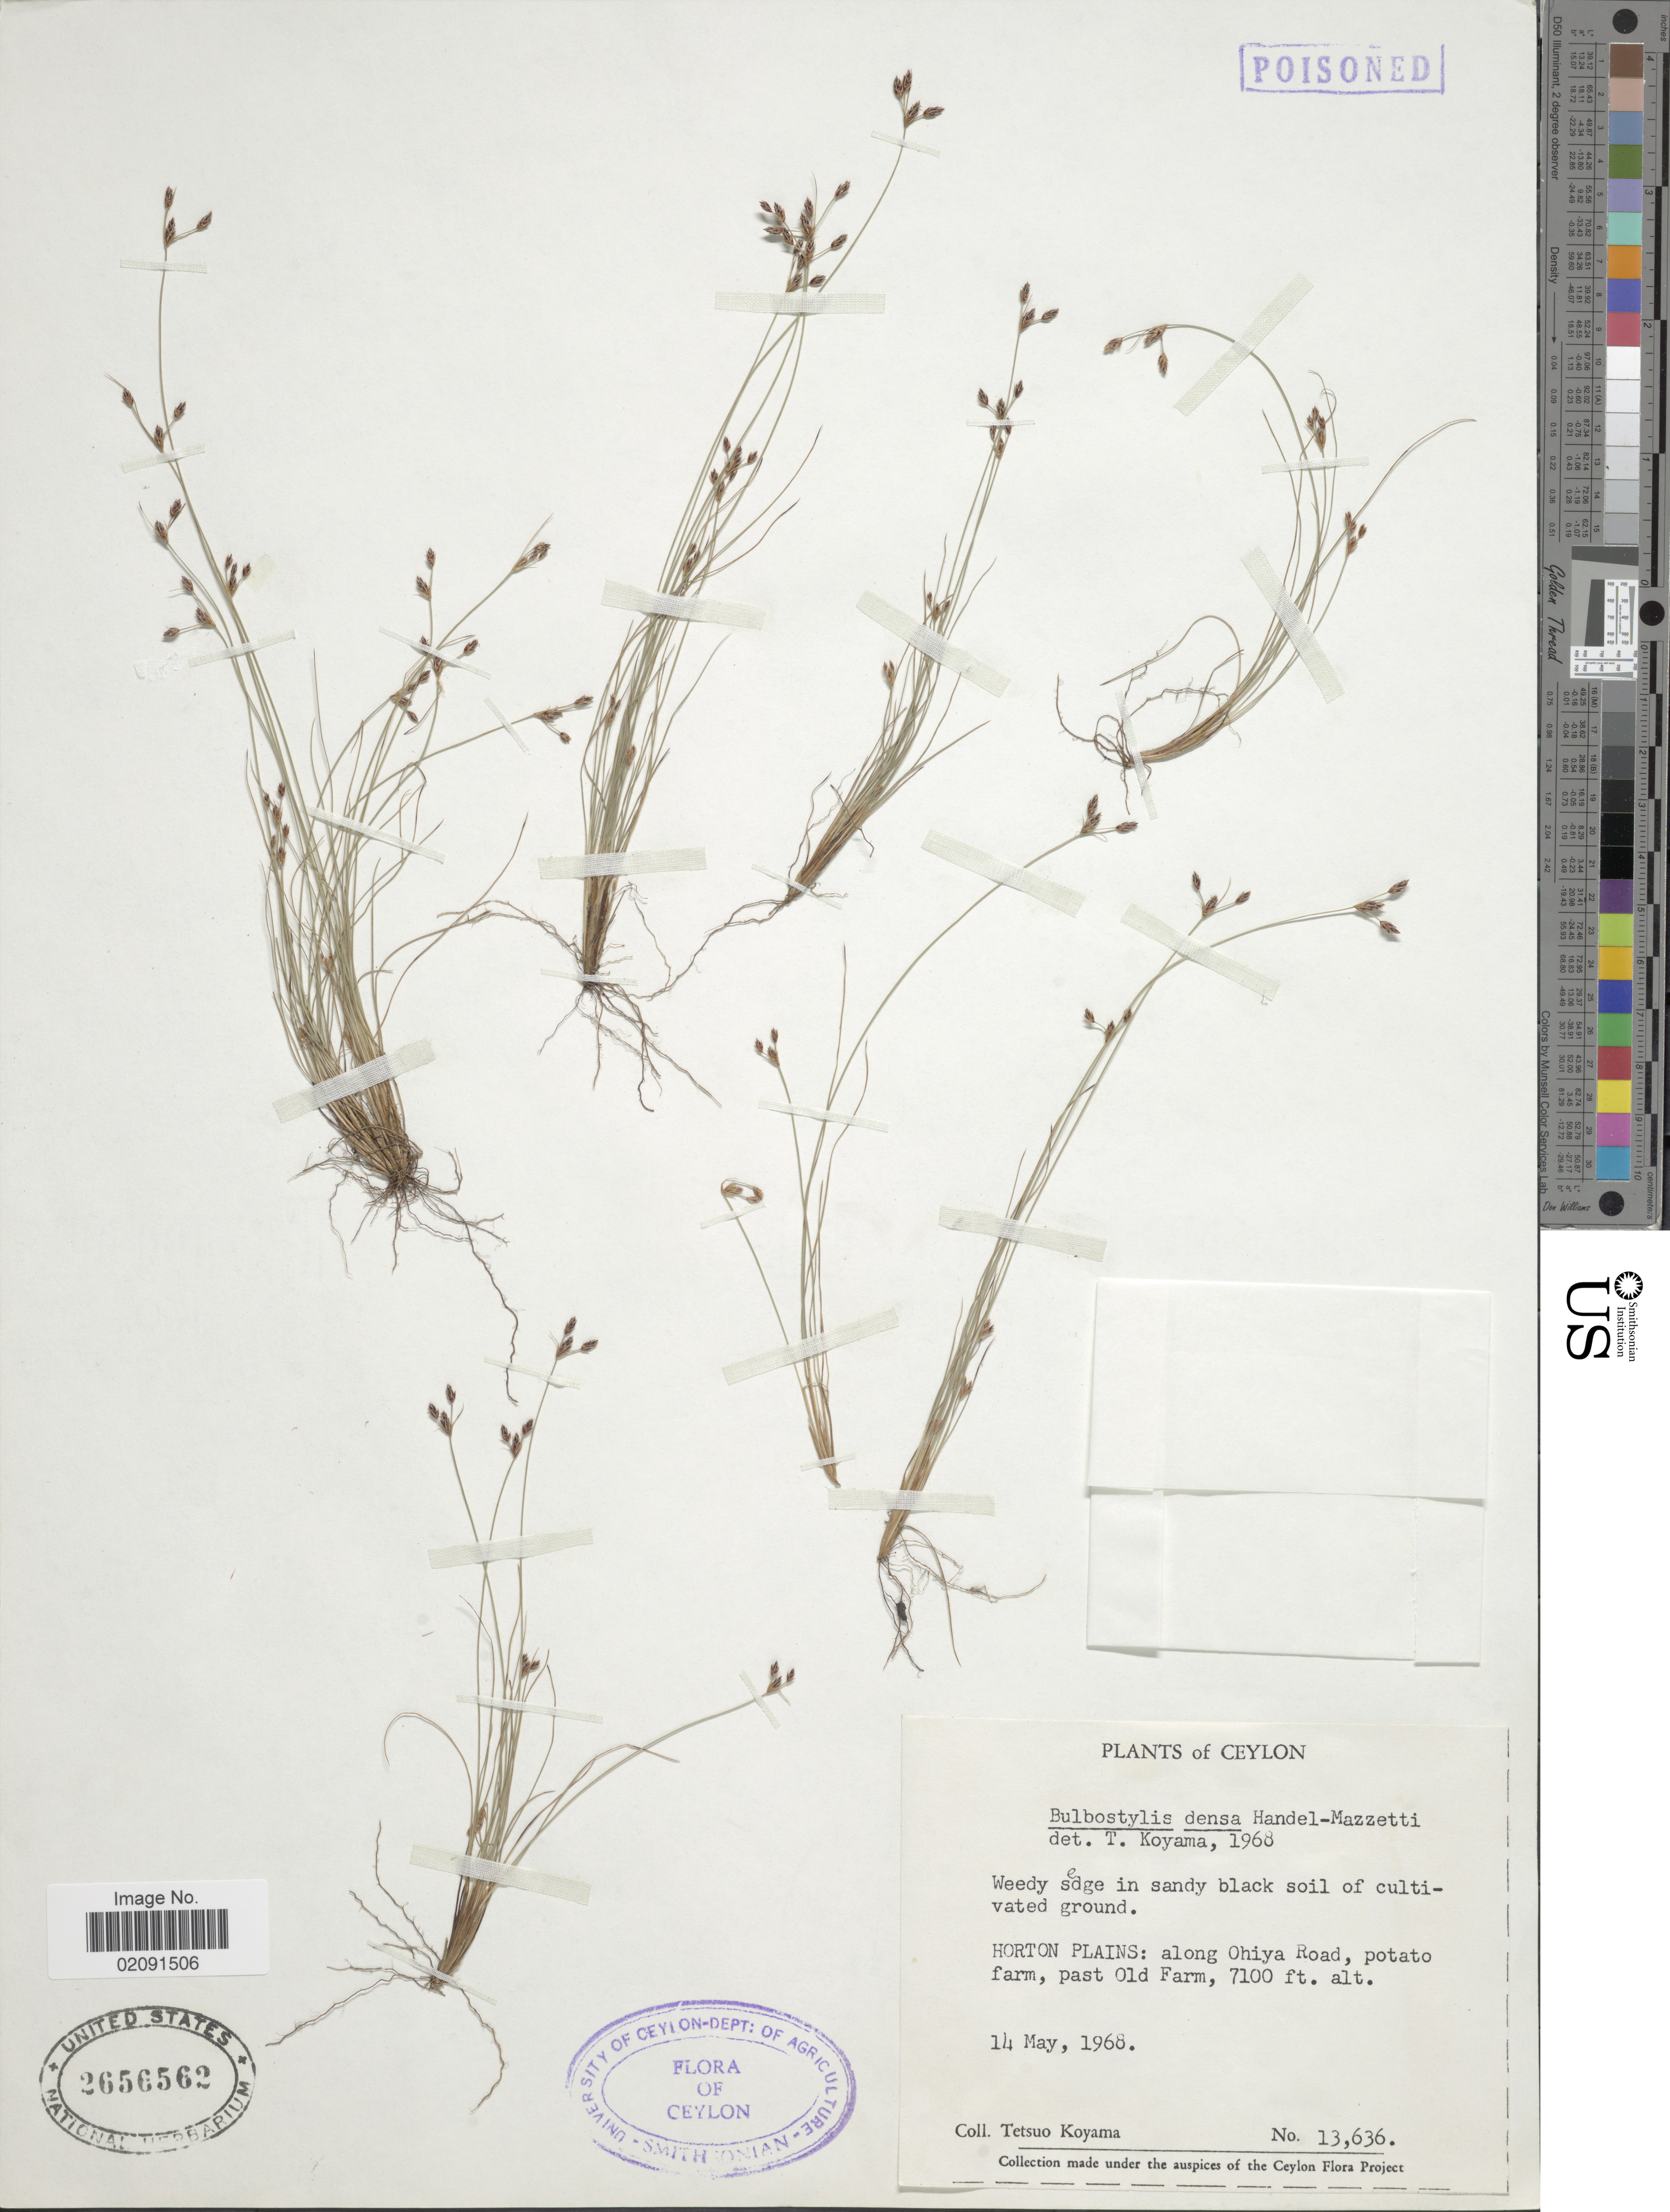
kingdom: Plantae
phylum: Tracheophyta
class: Liliopsida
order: Poales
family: Cyperaceae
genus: Bulbostylis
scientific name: Bulbostylis densa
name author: (Wall.) Hand.-Mazz.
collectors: T. Koyama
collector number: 13636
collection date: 1968-05-14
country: Sri Lanka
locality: Ceylon, weedy sedge in sandy black soil of cultivated ground, Horton Plains: along Ohiya Road, potato farm, past Old Farm.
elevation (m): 2164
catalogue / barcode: US 2656562